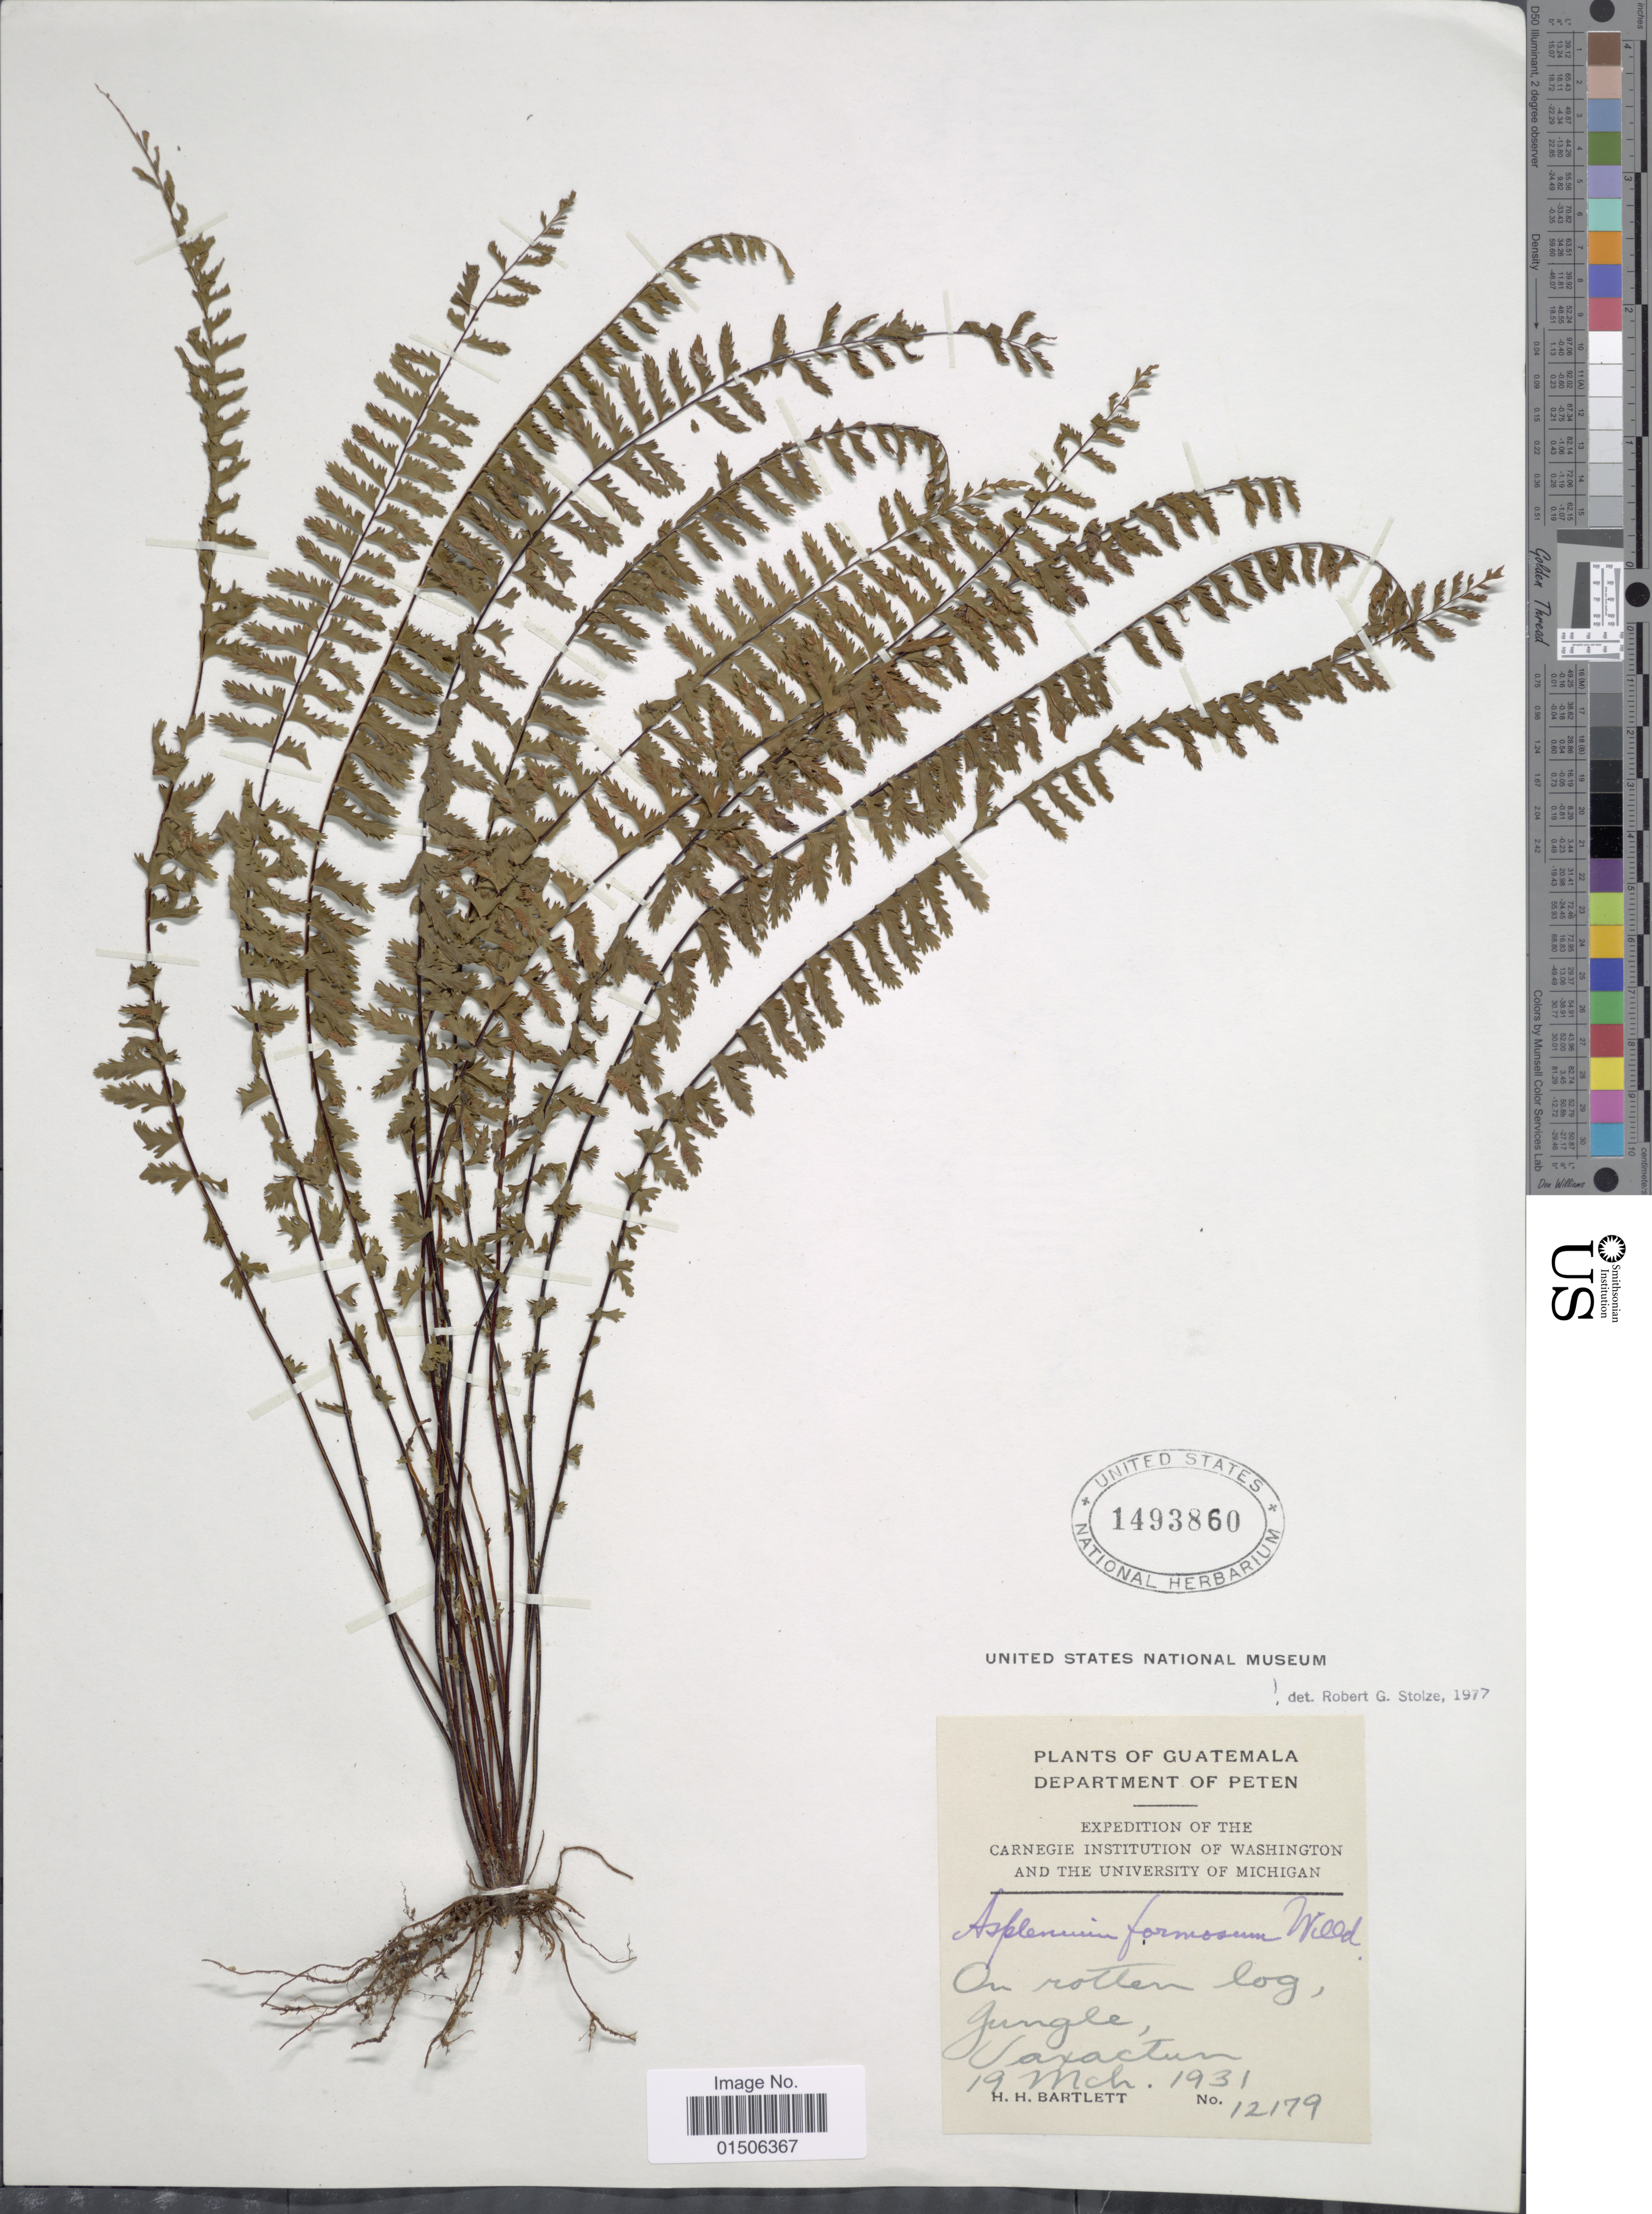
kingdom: Plantae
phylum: Tracheophyta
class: Polypodiopsida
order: Polypodiales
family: Aspleniaceae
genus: Asplenium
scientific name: Asplenium formosum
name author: Willd.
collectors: H. H. Bartlett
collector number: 12179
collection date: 1931-03-19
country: Guatemala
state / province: El Petén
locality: Department of Peten, On rotten log, Jungle, Uaxactun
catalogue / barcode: US 1493860